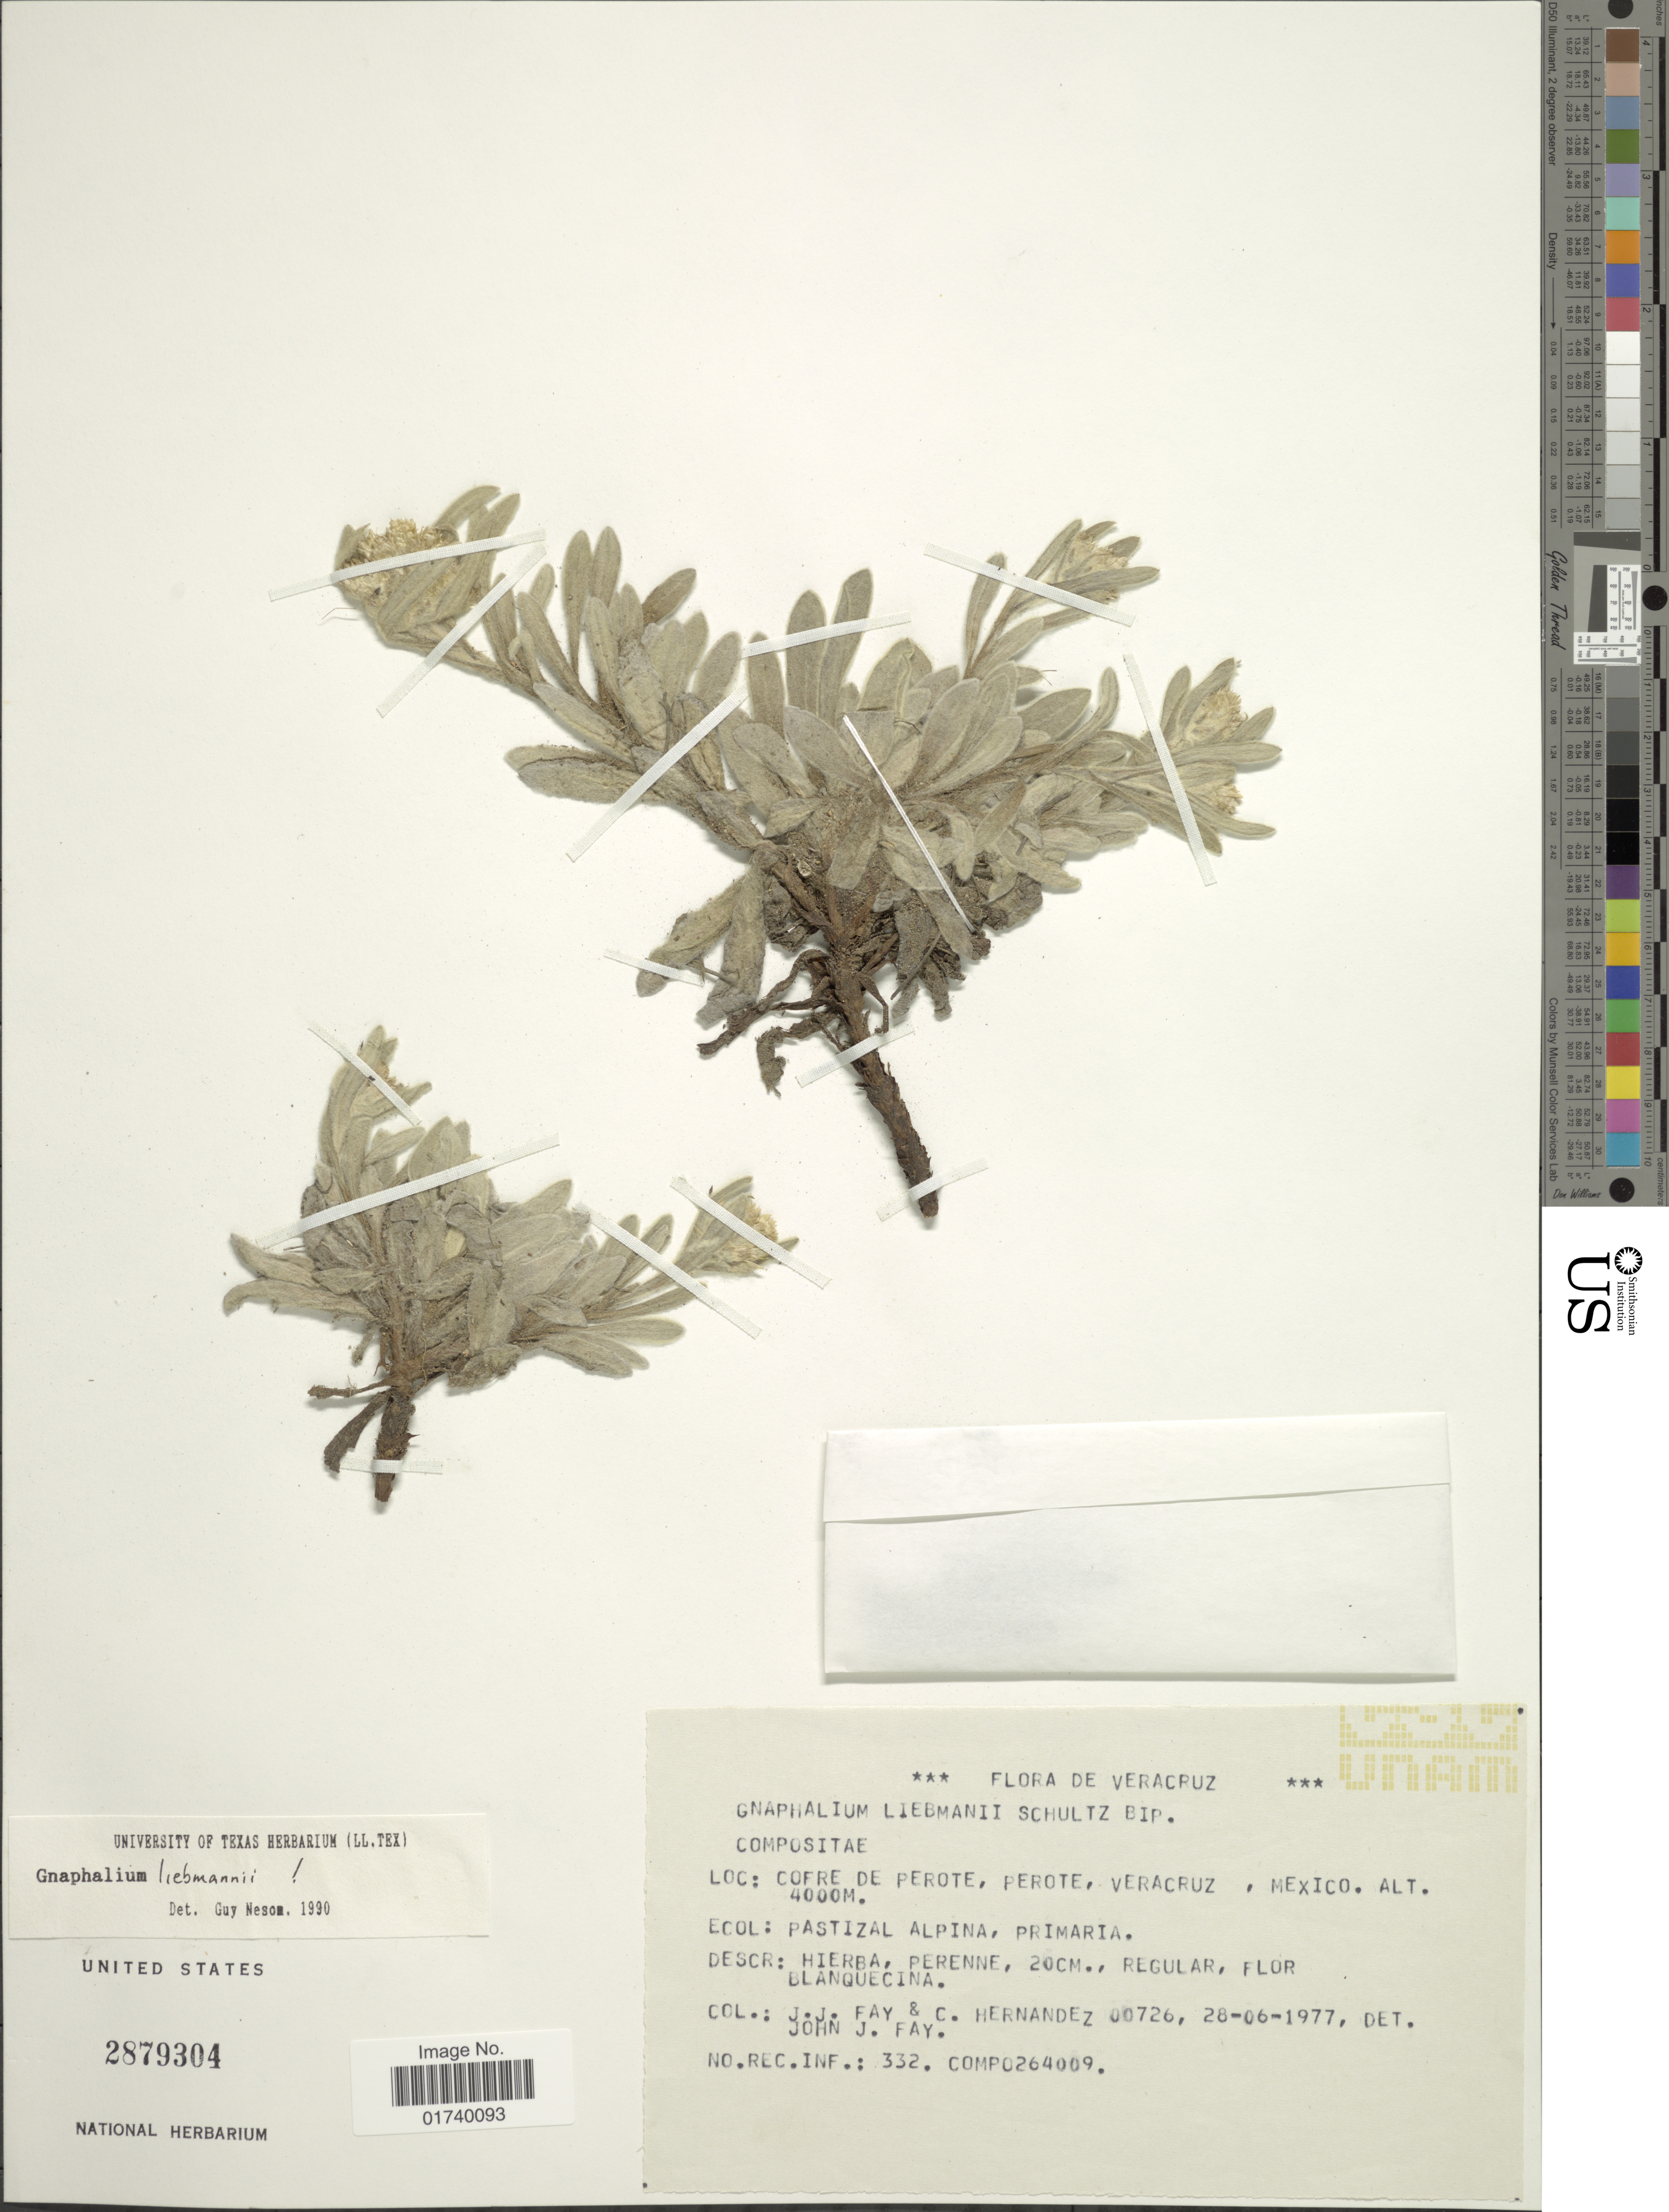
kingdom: Plantae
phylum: Tracheophyta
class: Magnoliopsida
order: Asterales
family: Asteraceae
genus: Pseudognaphalium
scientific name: Pseudognaphalium liebmannii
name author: (Sch. Bip. ex Klatt) Anderb.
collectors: J. J. Fay & C. Hernandez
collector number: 00726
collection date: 1977-06-28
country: Mexico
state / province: Veracruz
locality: Cofre de Perote, Perote, Veracruz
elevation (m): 4000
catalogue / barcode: US 2879304